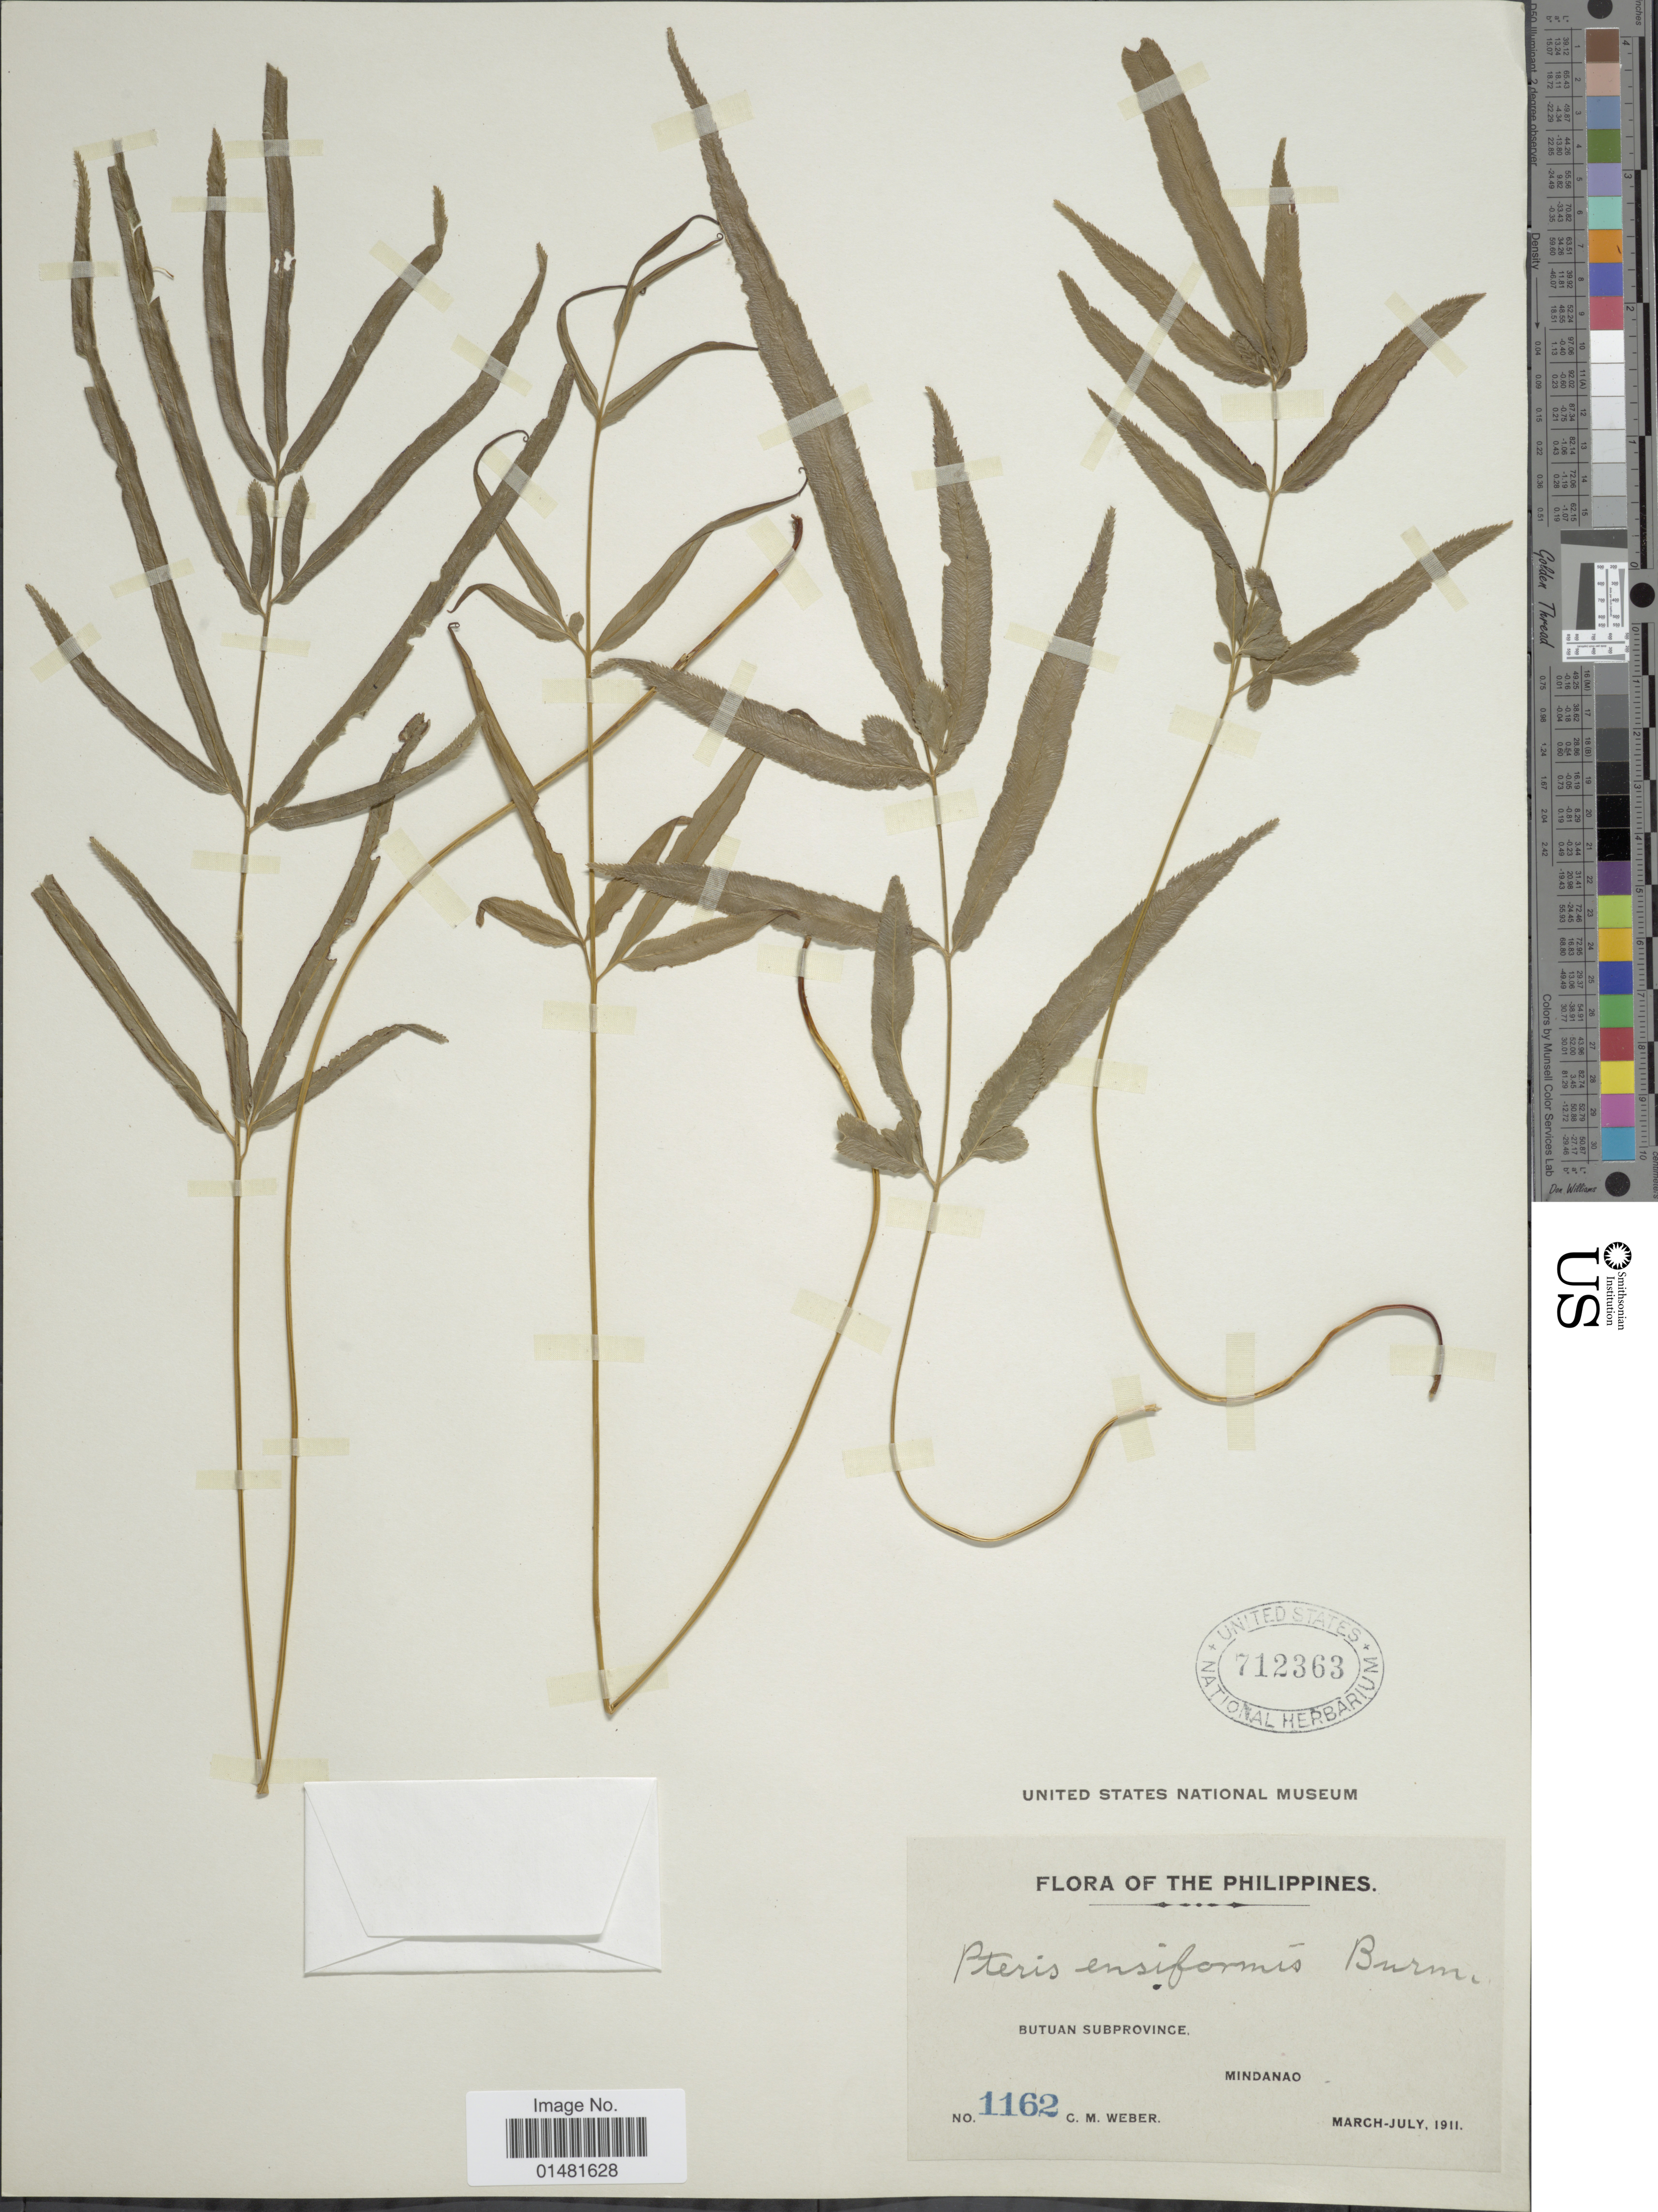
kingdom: Plantae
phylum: Tracheophyta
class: Polypodiopsida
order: Polypodiales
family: Pteridaceae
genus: Pteris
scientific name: Pteris ensiformis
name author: Burm. f.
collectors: C. M. Weber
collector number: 1162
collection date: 1911-03/1911-07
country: Philippines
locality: Butuan Subprovince, Mindanao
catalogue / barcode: US 712363